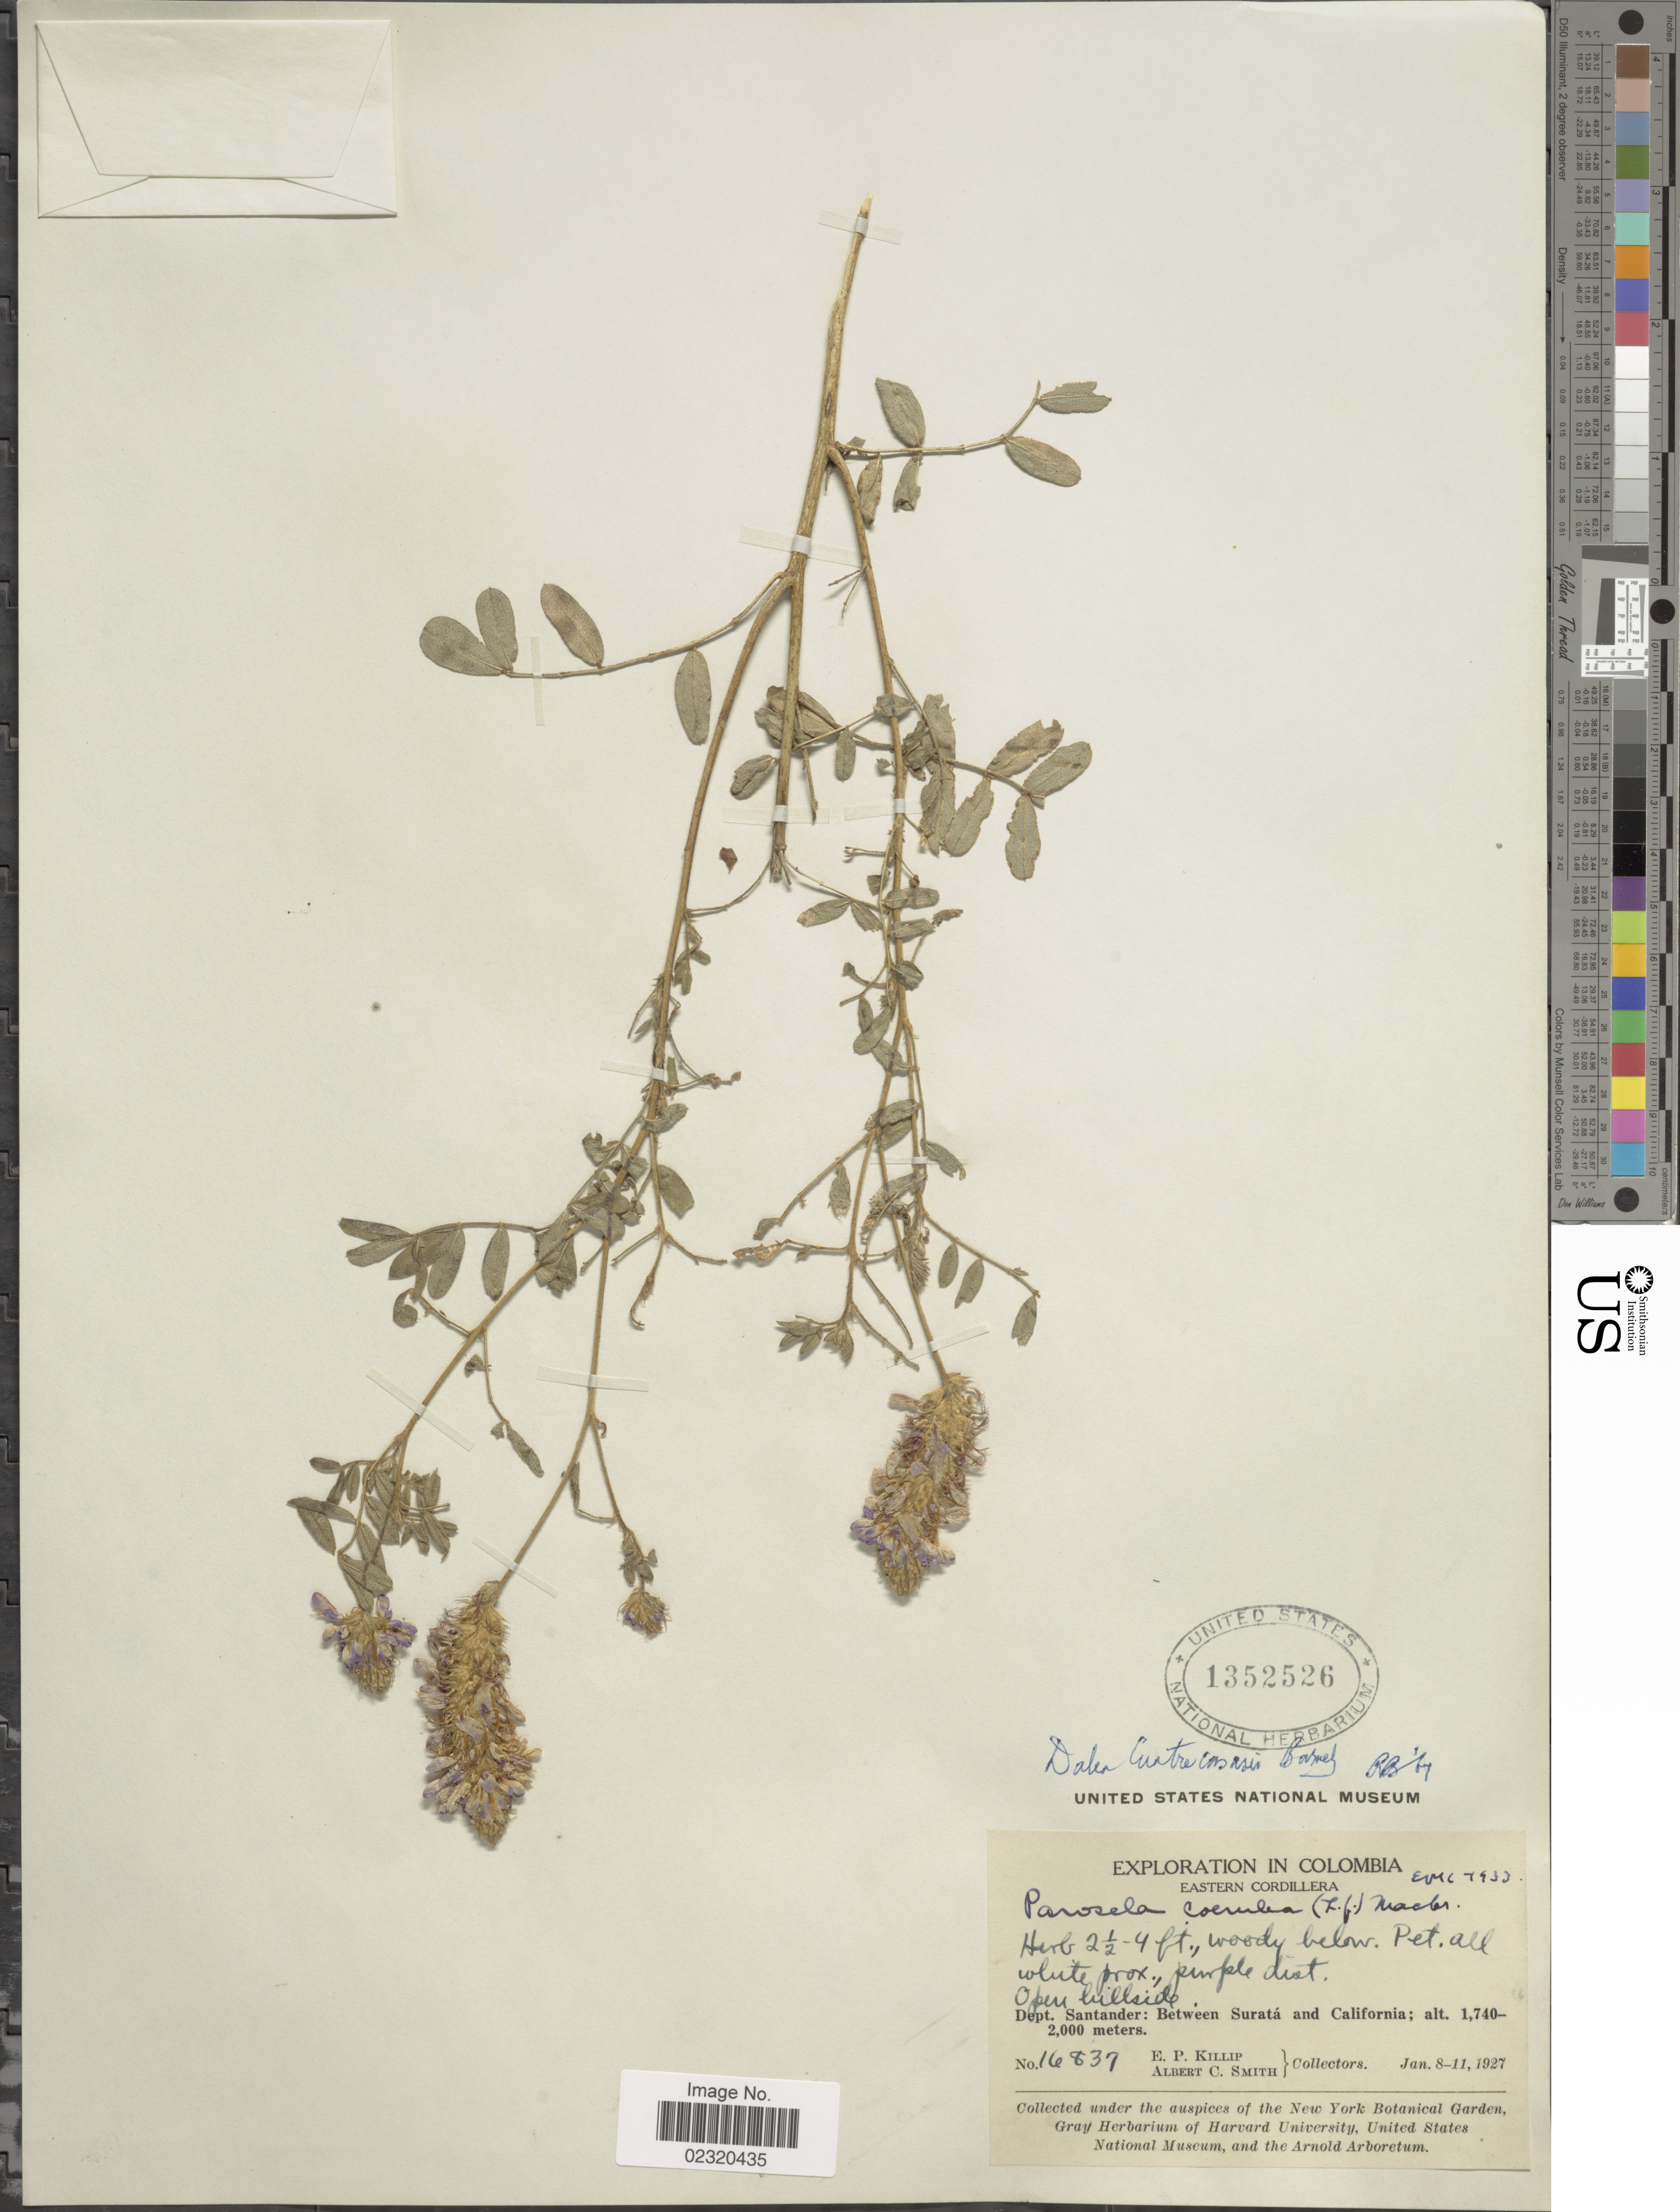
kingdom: Plantae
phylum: Tracheophyta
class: Magnoliopsida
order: Fabales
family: Fabaceae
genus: Dalea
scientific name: Dalea cuatrecasasii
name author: Barneby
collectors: E. P. Killip & A. C. Smith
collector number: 16837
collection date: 1927-01-08/1927-01-11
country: Colombia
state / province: Santander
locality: Eastern Cordillera, between Surata and California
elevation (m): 1740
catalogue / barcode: US 1352526